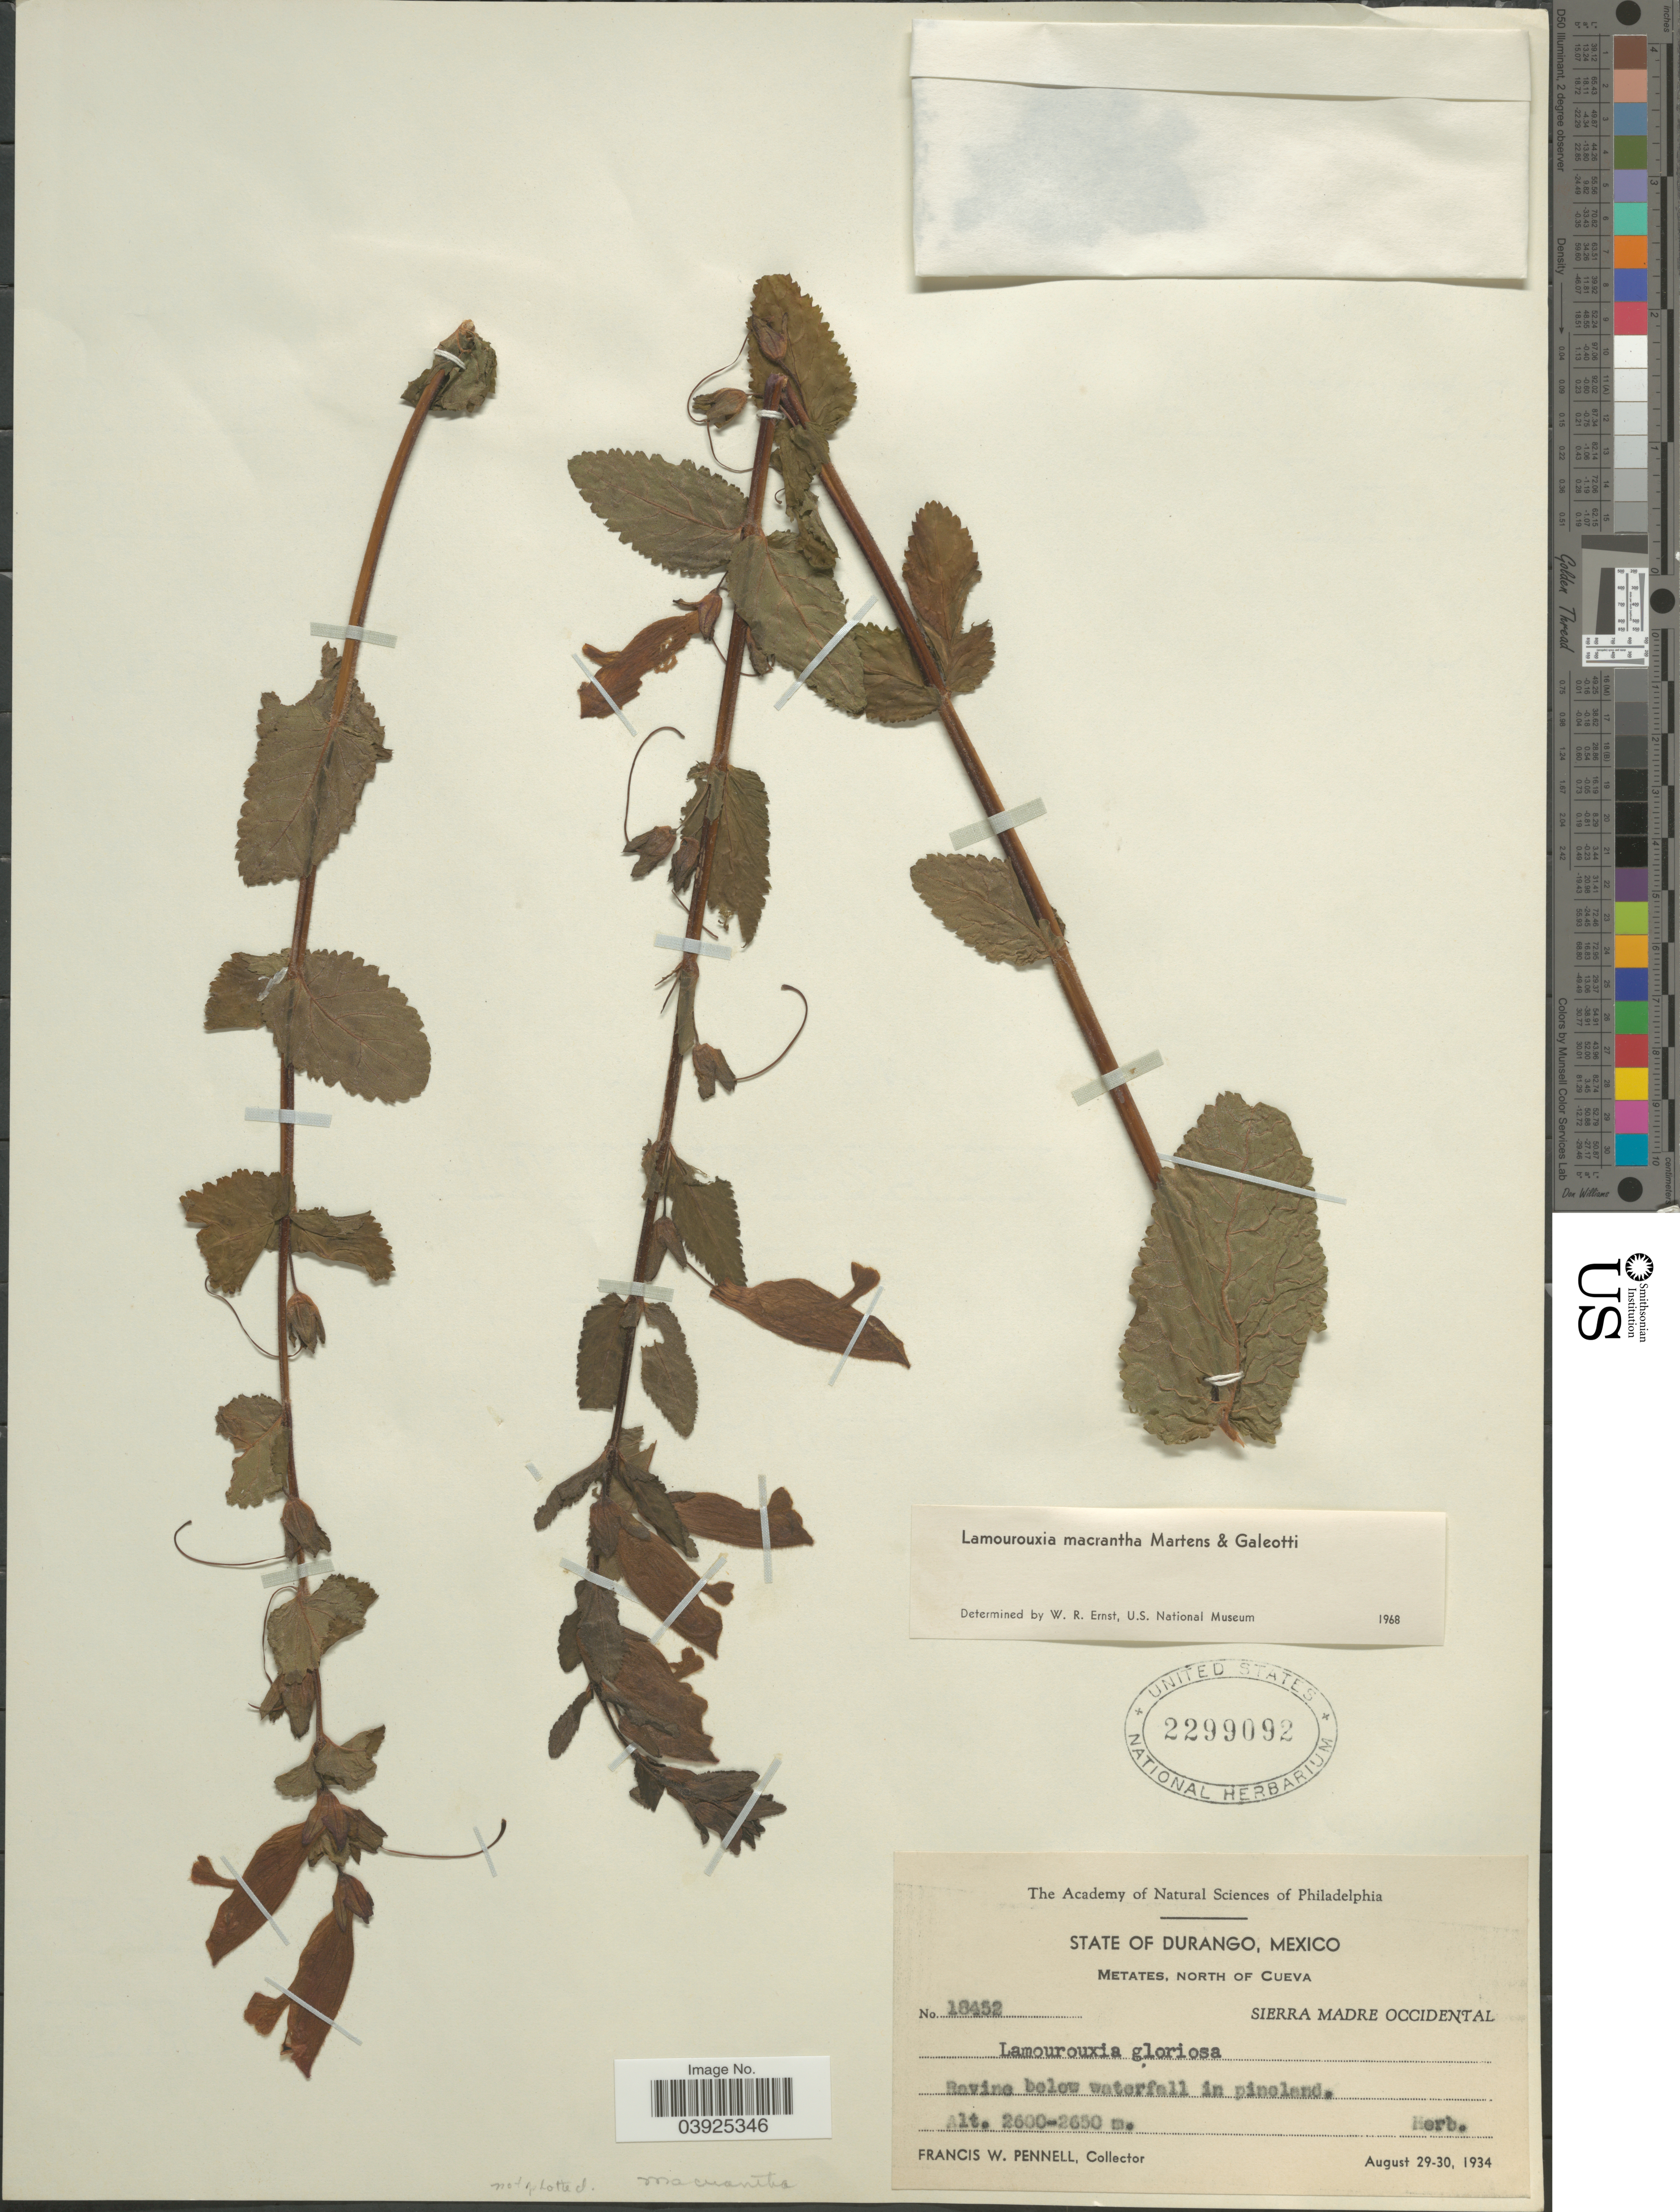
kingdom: Plantae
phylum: Tracheophyta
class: Magnoliopsida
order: Lamiales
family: Orobanchaceae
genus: Lamourouxia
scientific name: Lamourouxia macrantha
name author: M. Martens & Galeotti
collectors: F. W. Pennell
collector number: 18452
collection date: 1934-08-29/1934-08-30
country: Mexico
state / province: Durango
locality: Metates, North of Cueva. Sierra Madre Occidental.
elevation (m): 2600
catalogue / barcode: US 2299092